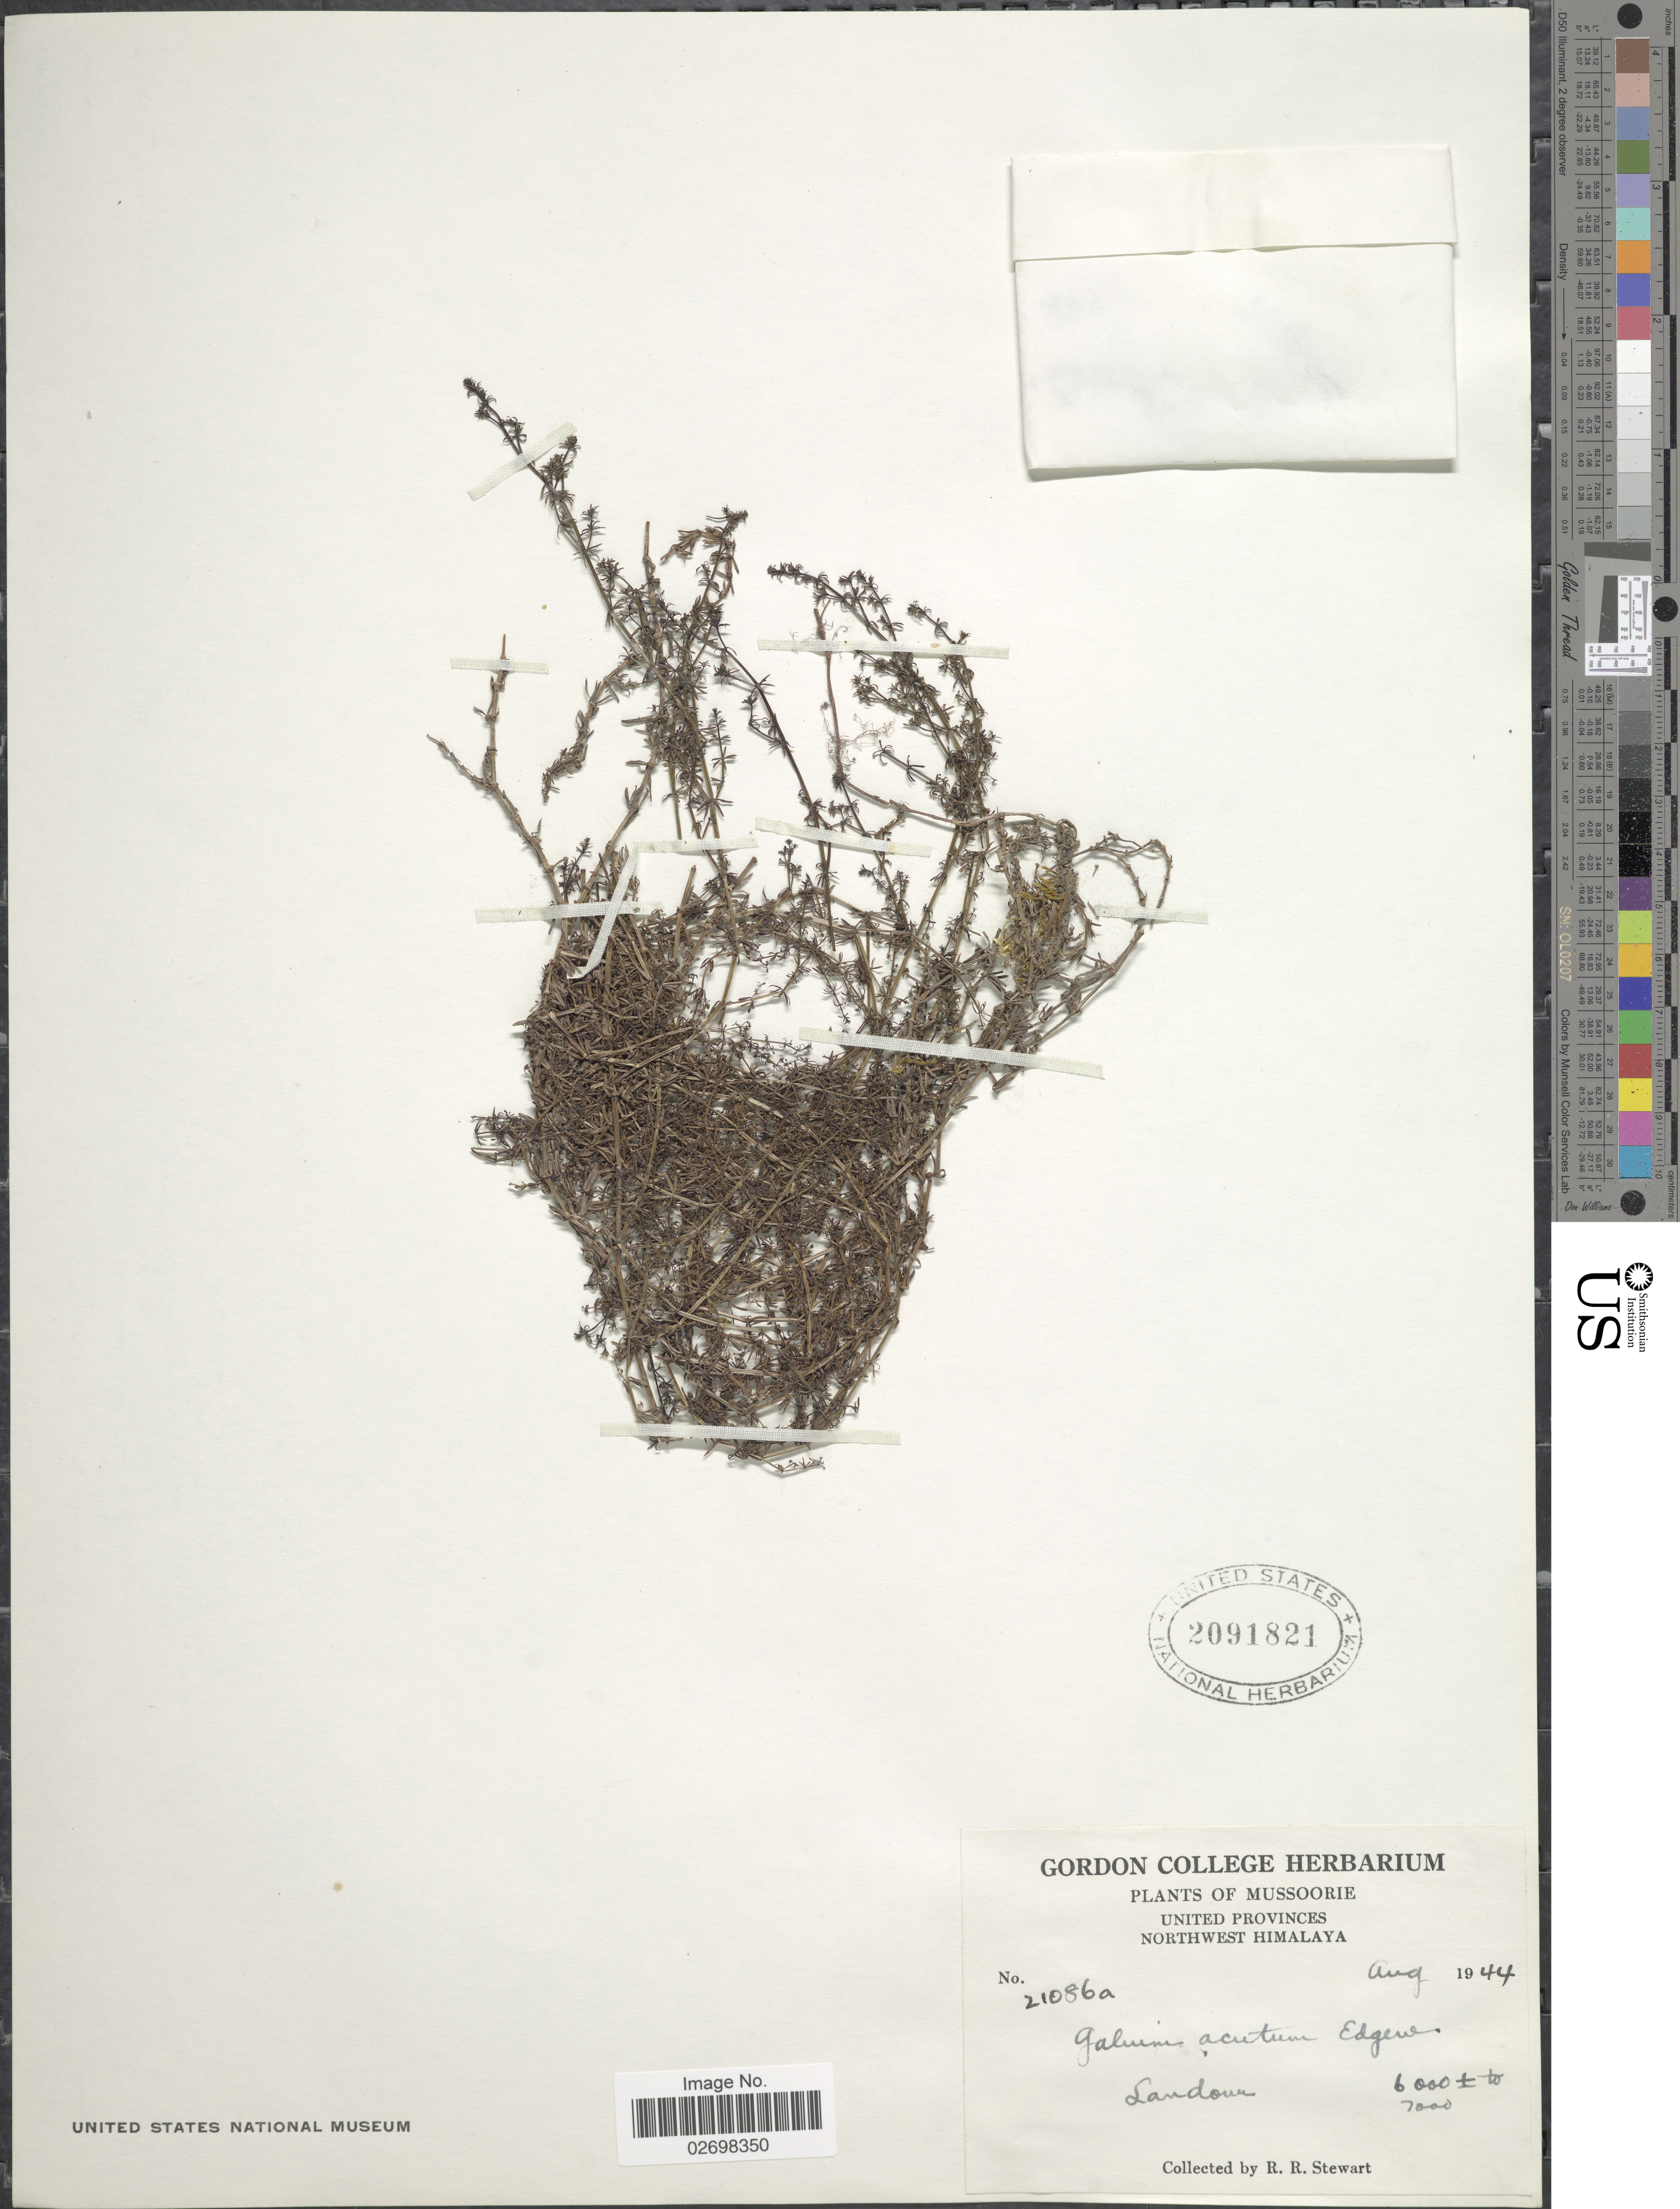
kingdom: Plantae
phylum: Tracheophyta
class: Magnoliopsida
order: Gentianales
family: Rubiaceae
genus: Galium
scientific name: Galium acutum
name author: Edgew.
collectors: R. R. Stewart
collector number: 21086a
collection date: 1944-08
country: India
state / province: Uttarakhand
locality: Mussoorie, United Provinces, Northwest Himalaya, Landour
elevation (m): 1829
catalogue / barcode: US 2091821